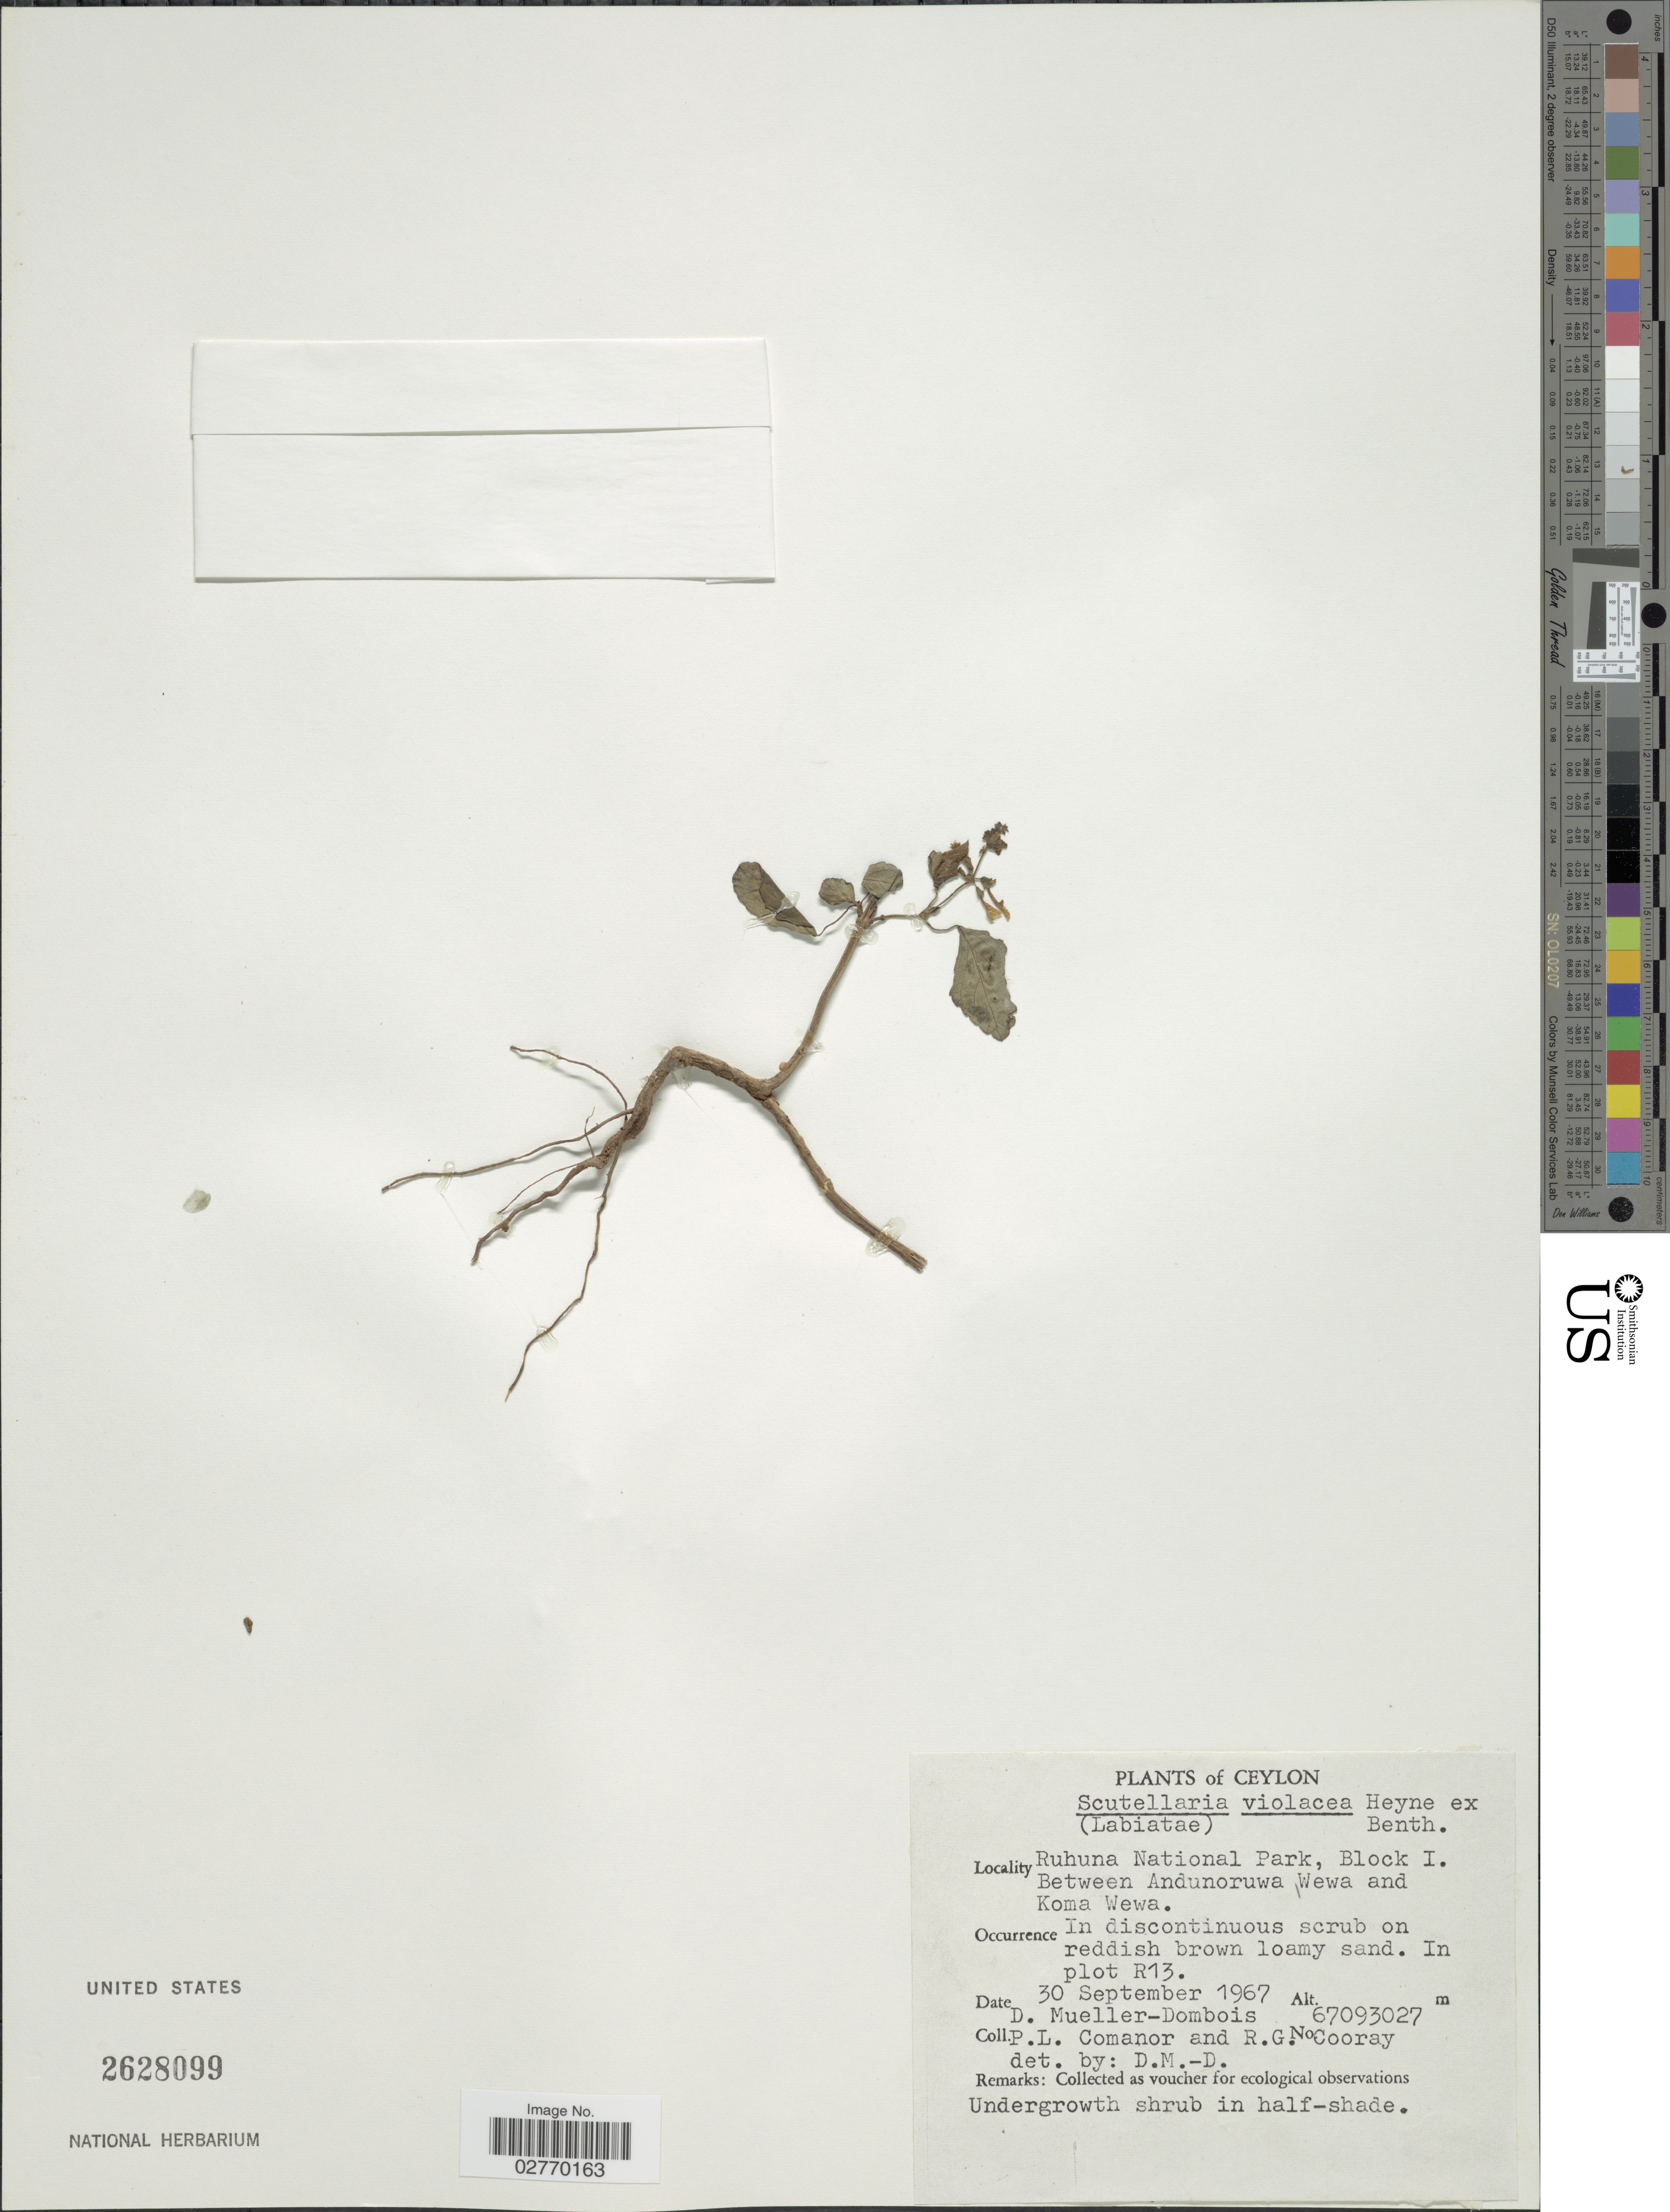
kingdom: Plantae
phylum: Tracheophyta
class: Magnoliopsida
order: Lamiales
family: Lamiaceae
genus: Scutellaria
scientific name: Scutellaria violacea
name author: B. Heyne ex Benth.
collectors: D. Mueller-Dombois, P. Comanor & R. Cooray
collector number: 67093027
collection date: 1967-09-30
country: Sri Lanka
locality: Ceylon. Ruhuna National Park, Block I. Between Andunoruwa Wewa and Koma Wewa.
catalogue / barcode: US 2628099